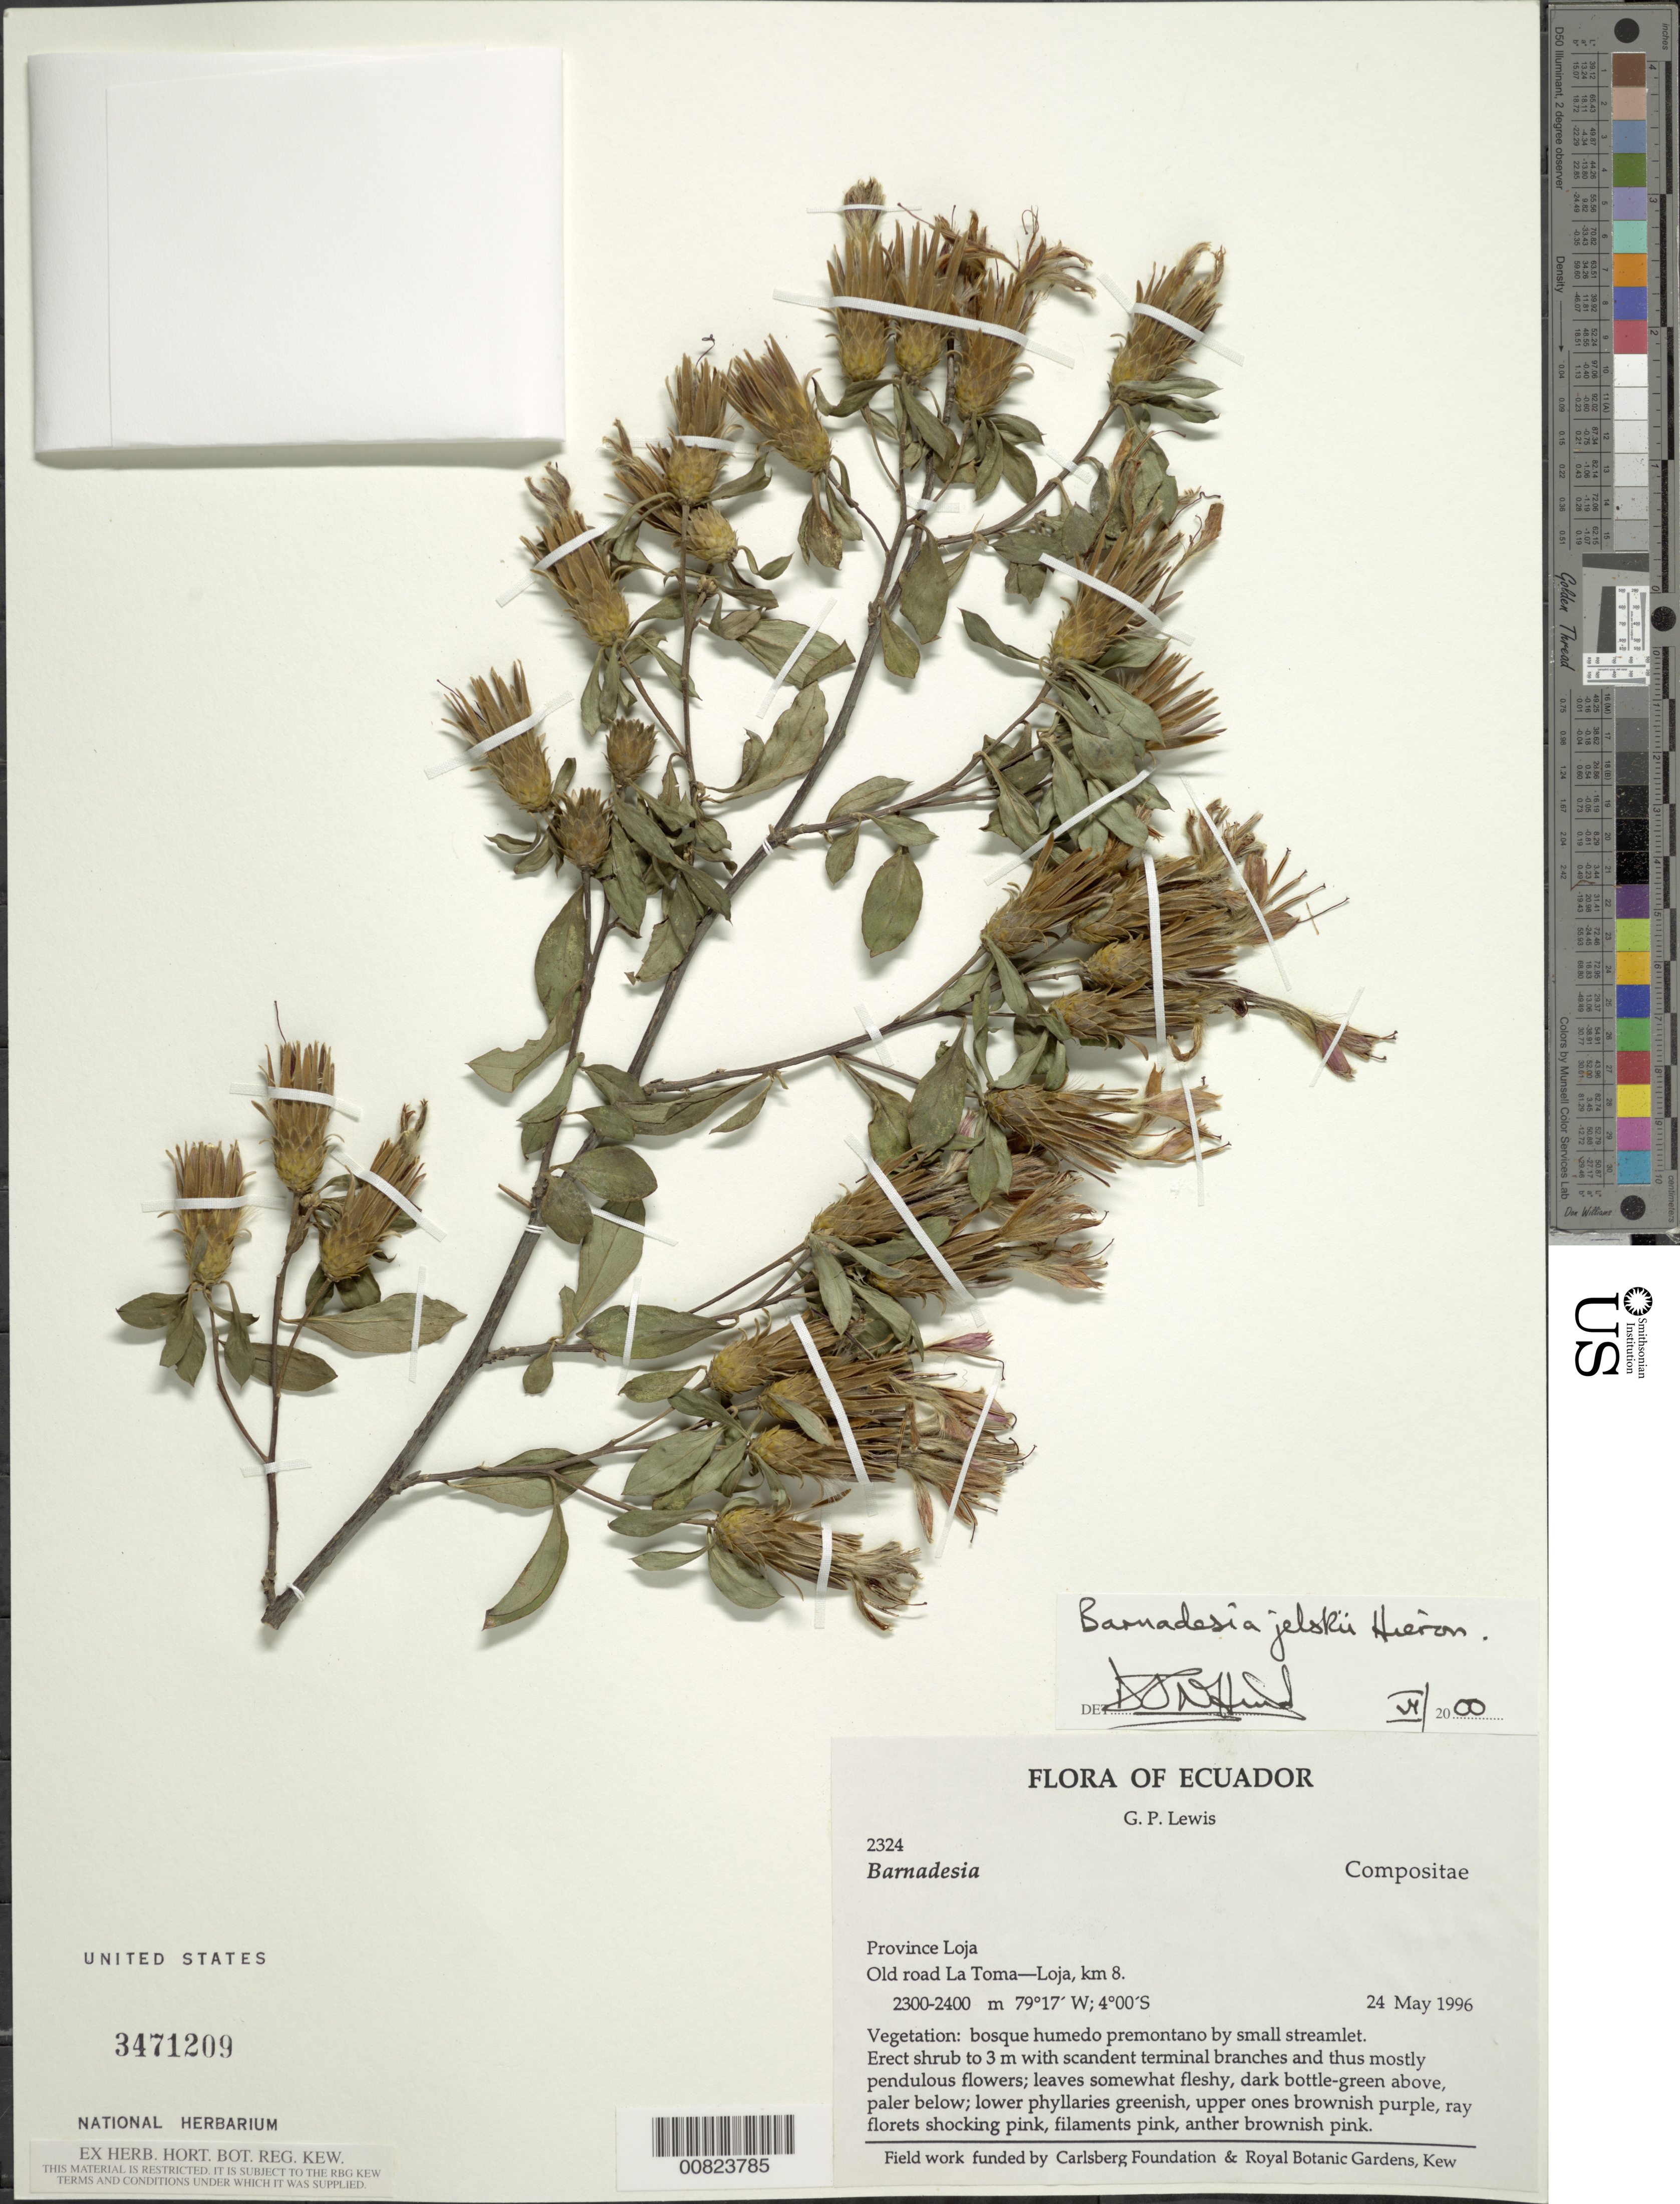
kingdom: Plantae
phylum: Tracheophyta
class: Magnoliopsida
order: Asterales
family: Asteraceae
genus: Barnadesia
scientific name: Barnadesia jelski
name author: Hieron.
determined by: Hind, N.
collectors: G. P. Lewis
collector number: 2324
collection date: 1996-05-24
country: Ecuador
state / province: Loja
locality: La Toma to Loja, old road at km 8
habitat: Bosque humedo premontano by small streamlet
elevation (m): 2300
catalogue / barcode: US 3471209